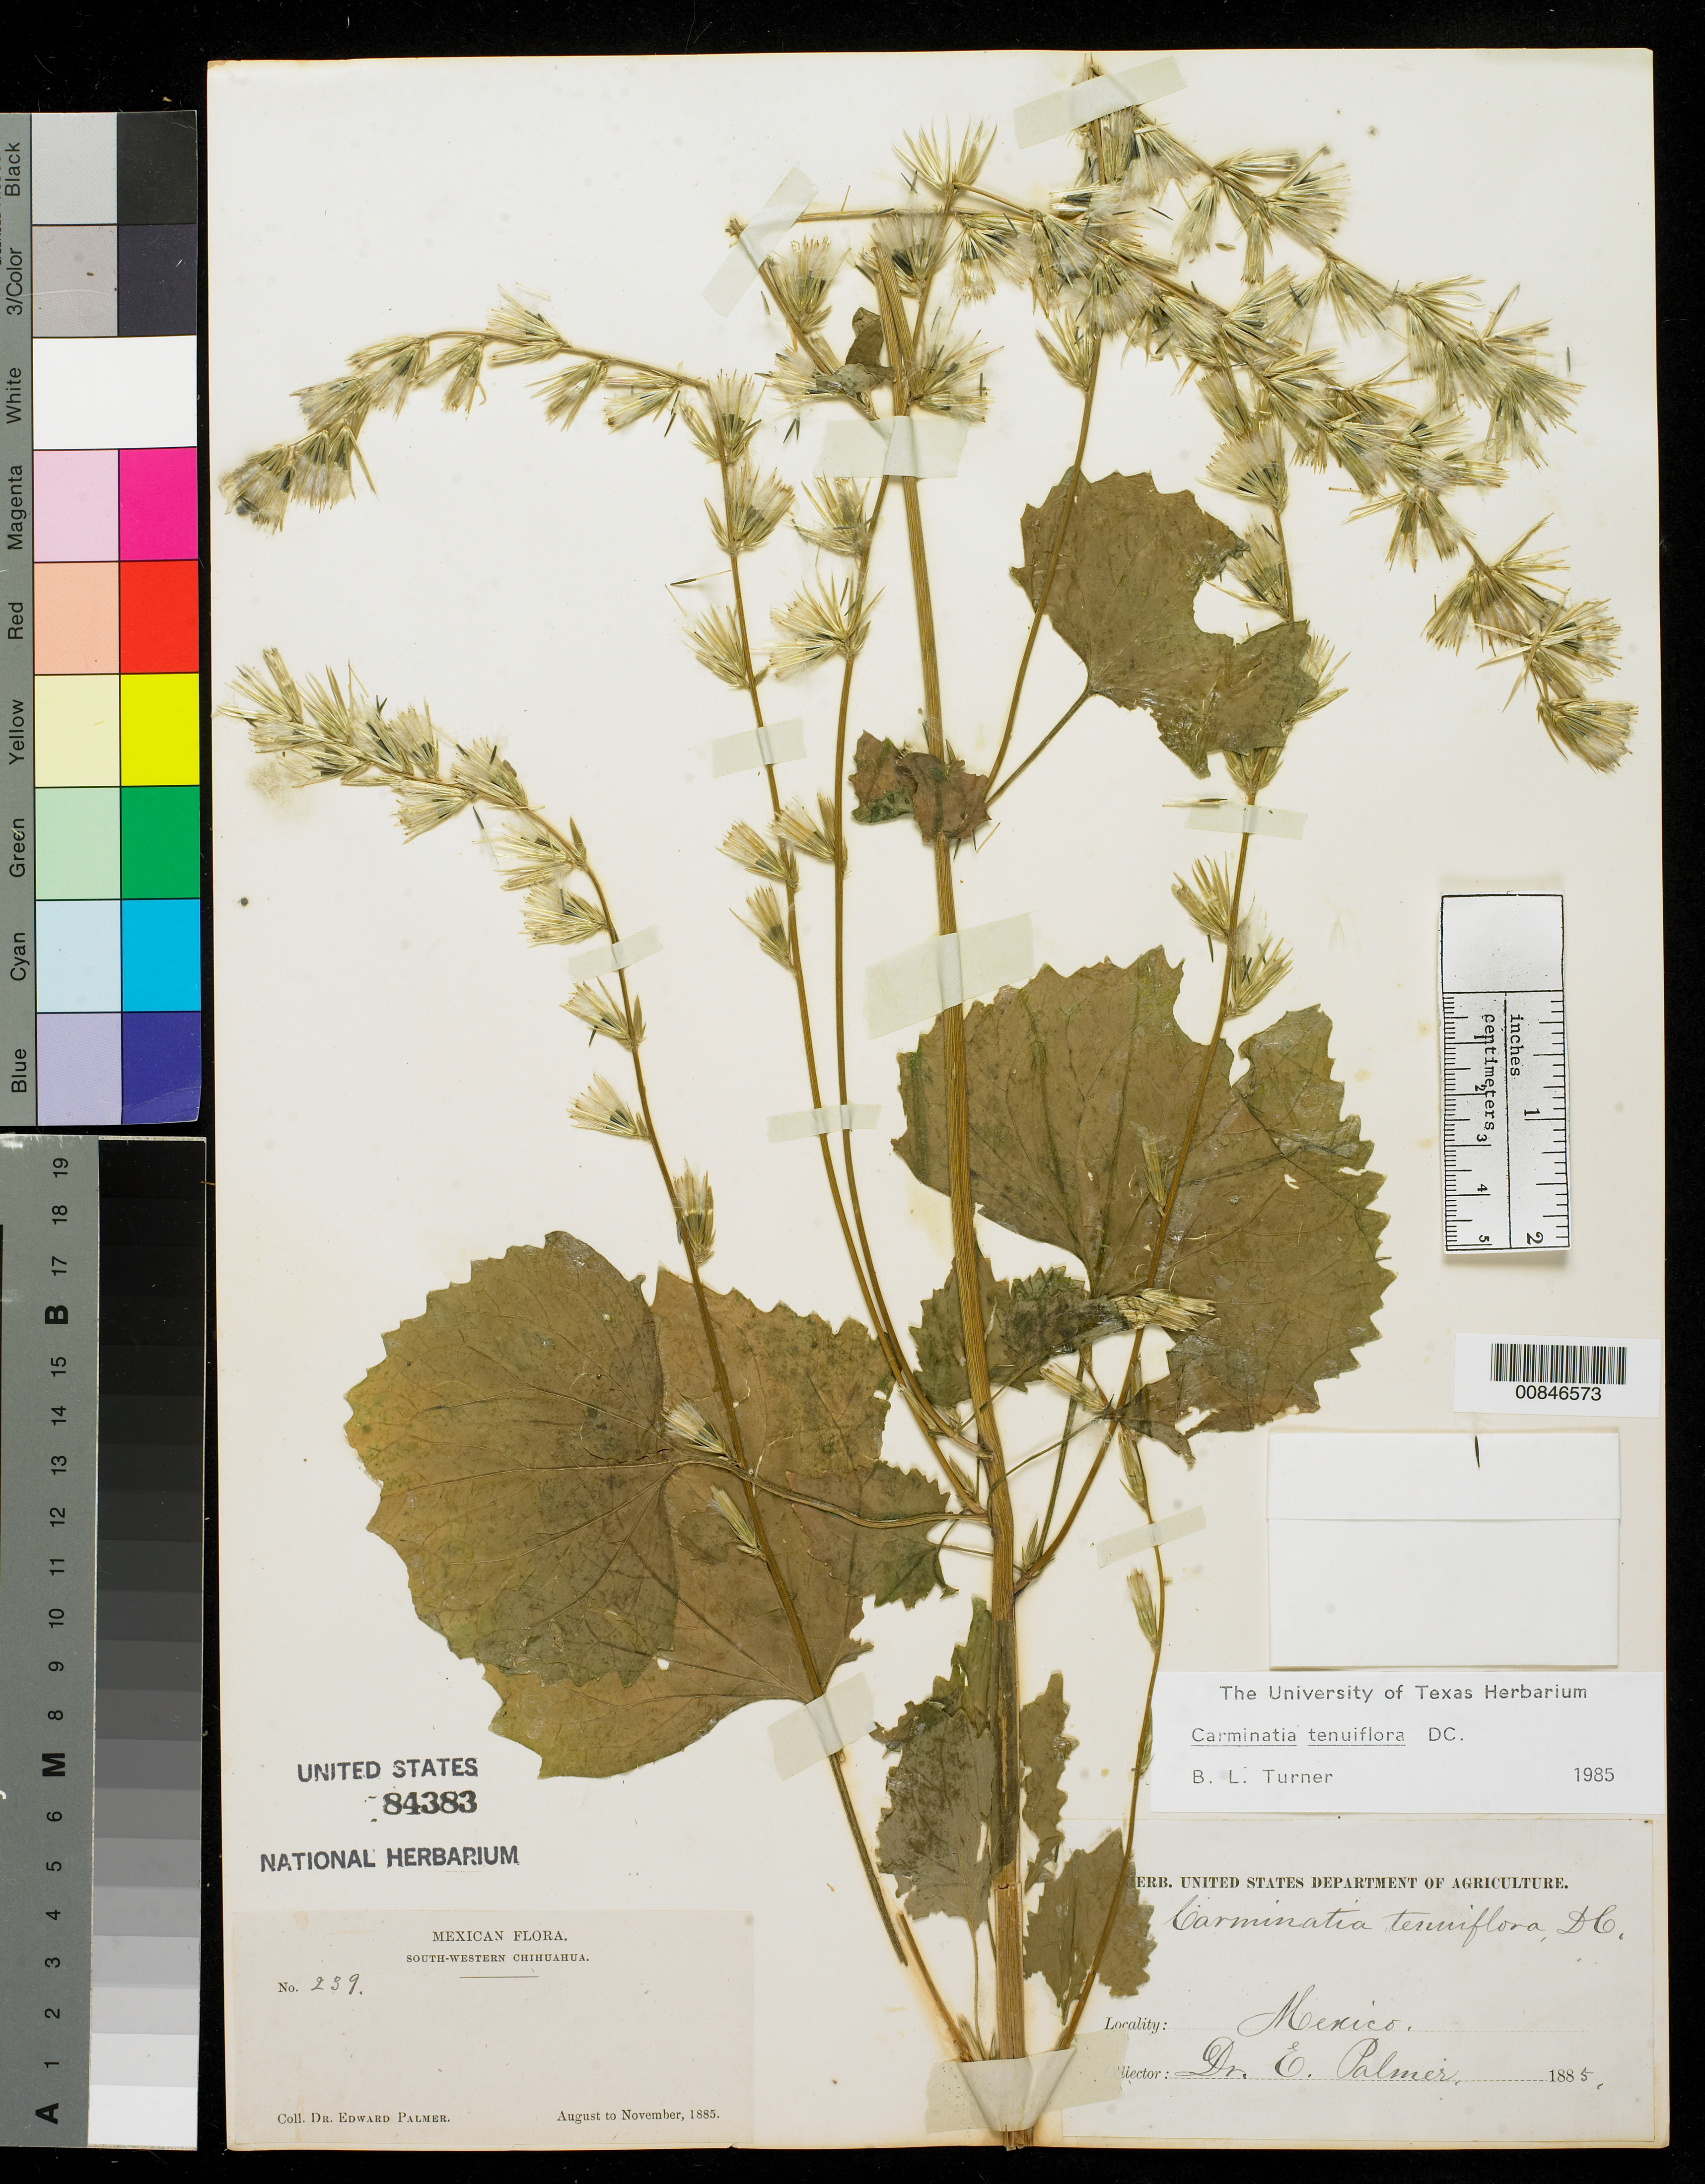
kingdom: Plantae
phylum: Tracheophyta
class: Magnoliopsida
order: Asterales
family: Asteraceae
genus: Carminatia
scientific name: Carminatia tenuiflora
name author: DC.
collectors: E. Palmer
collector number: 239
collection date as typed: Aug 1885 to -- Nov 1885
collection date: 1885-08/1885-11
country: Mexico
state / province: Chihuahua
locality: South-Western Chihuahua.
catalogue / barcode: US 84383